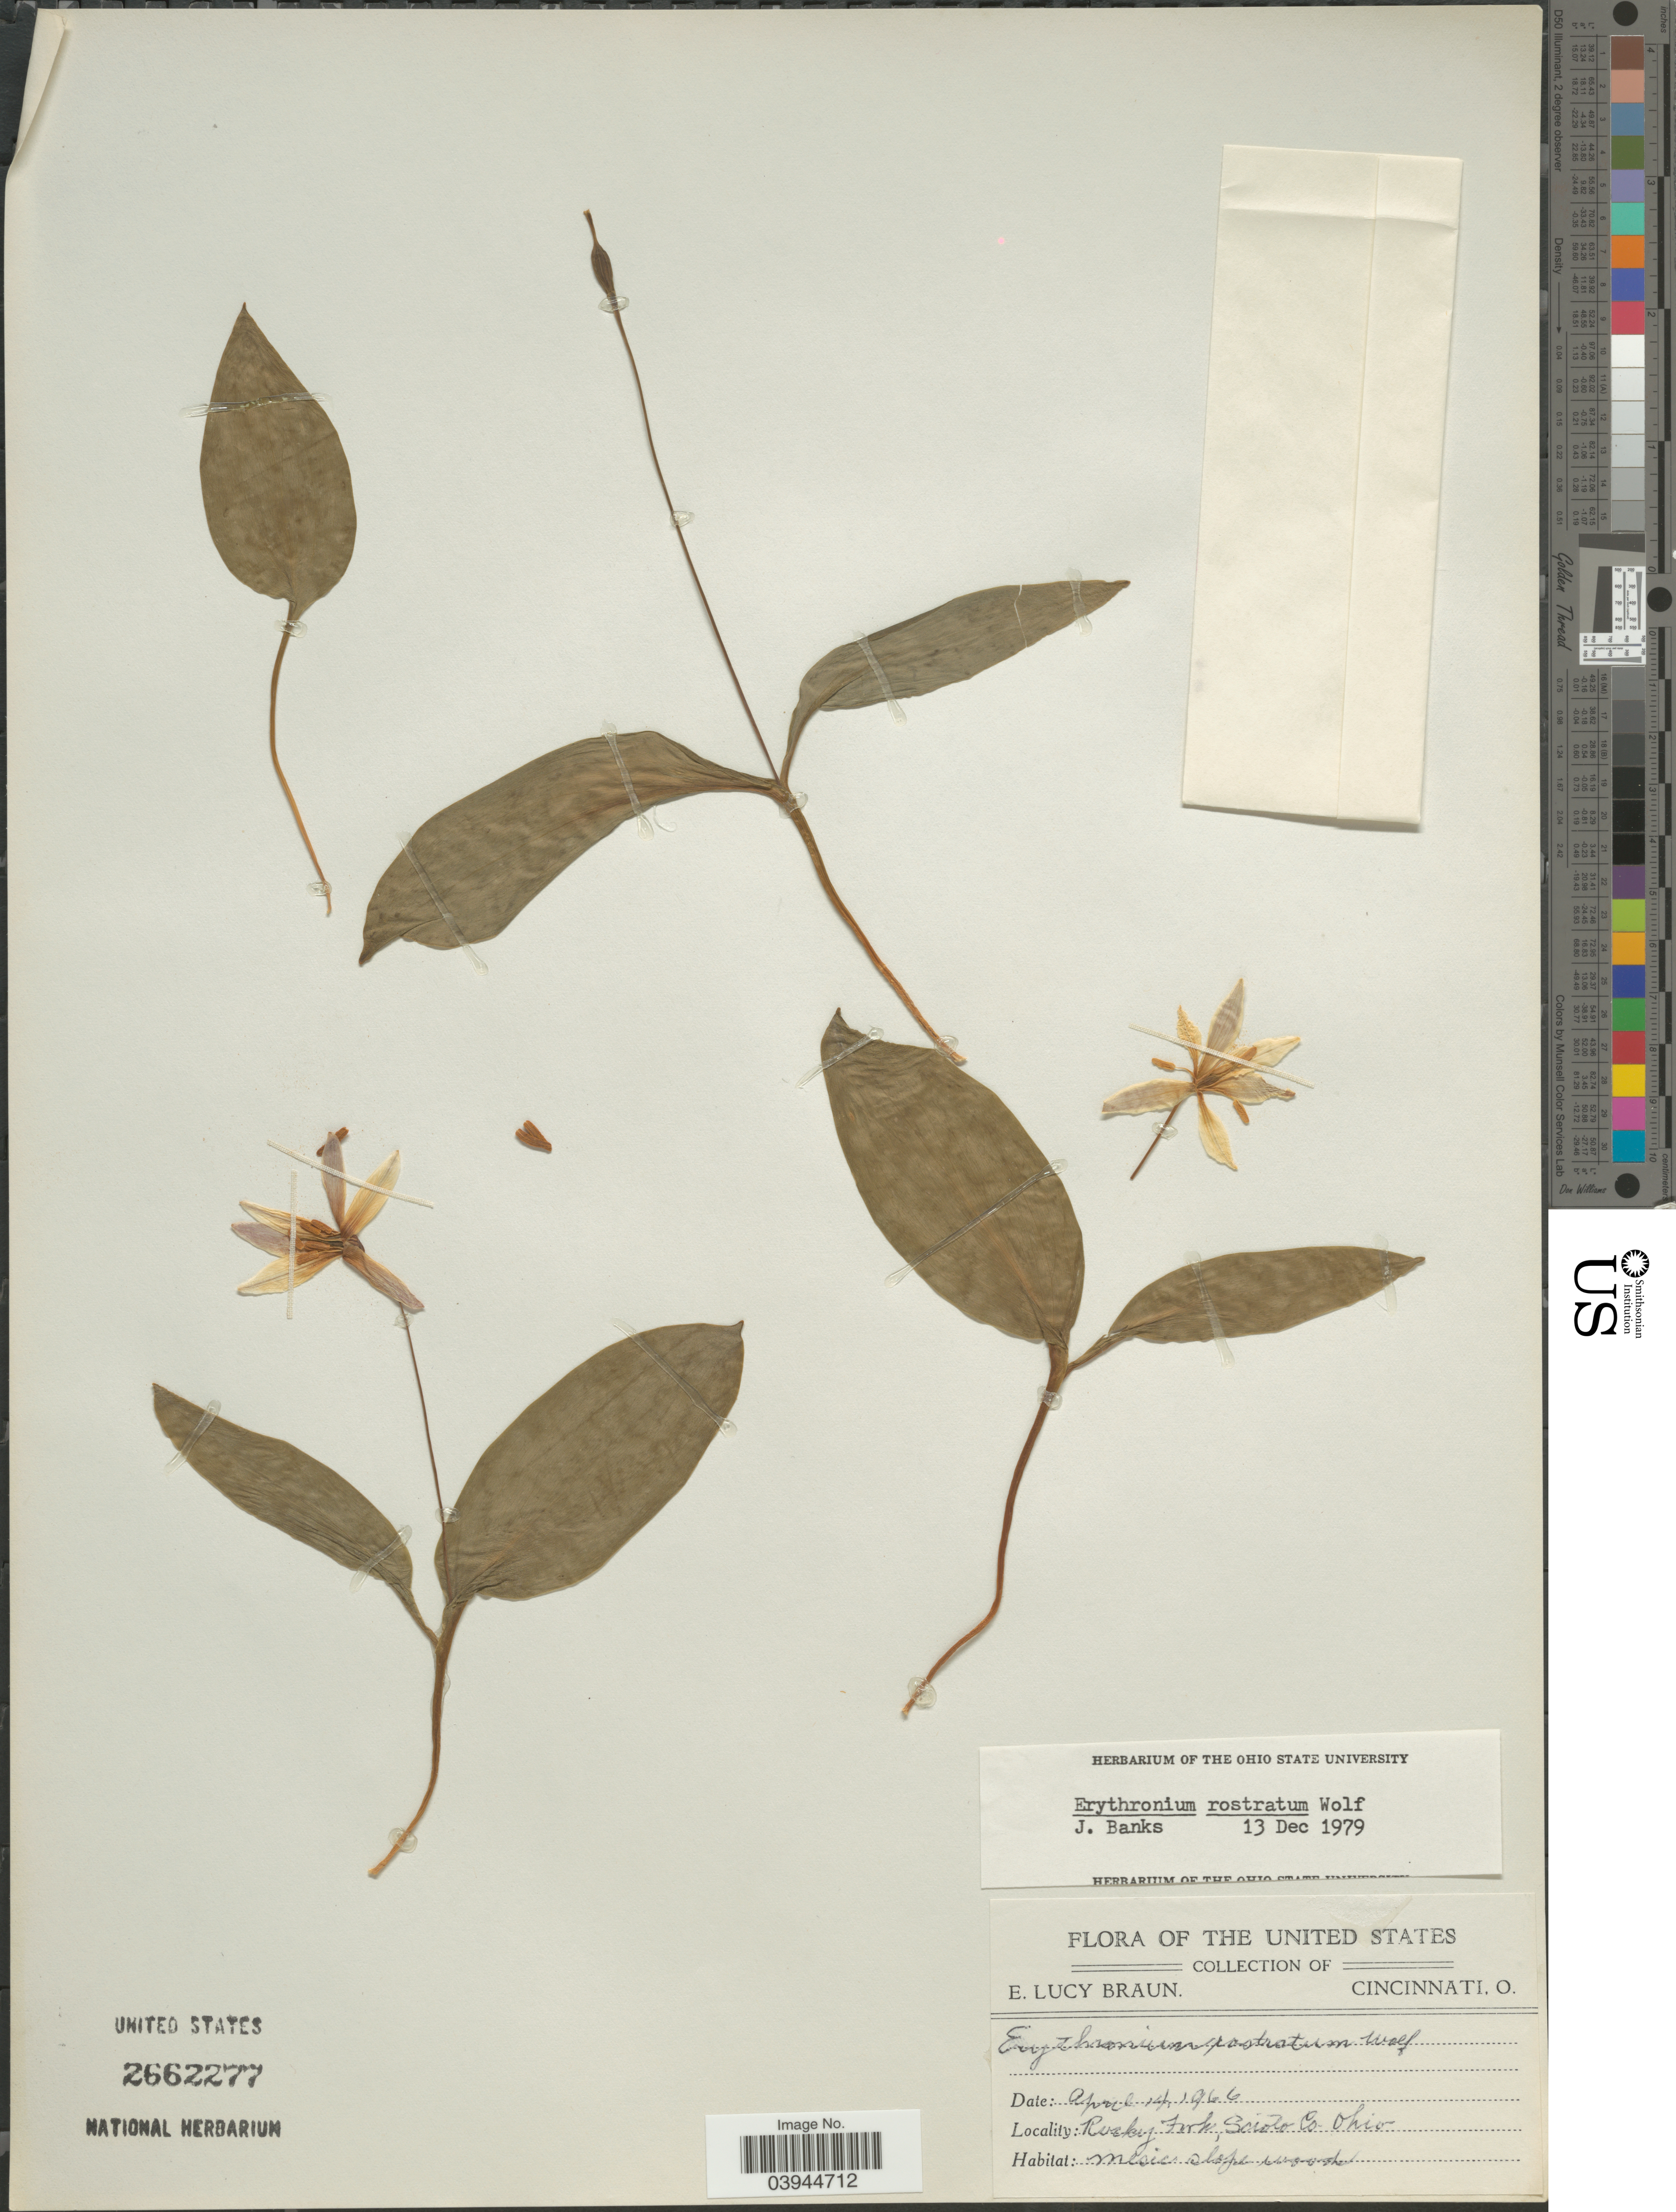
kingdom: Plantae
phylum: Tracheophyta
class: Liliopsida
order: Liliales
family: Liliaceae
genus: Erythronium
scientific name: Erythronium rostratum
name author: W. Wolf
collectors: E. L. Braun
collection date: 1966-04-14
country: United States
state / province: Ohio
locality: Rocky Fork, Scioto Co.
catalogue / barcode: US 2662277